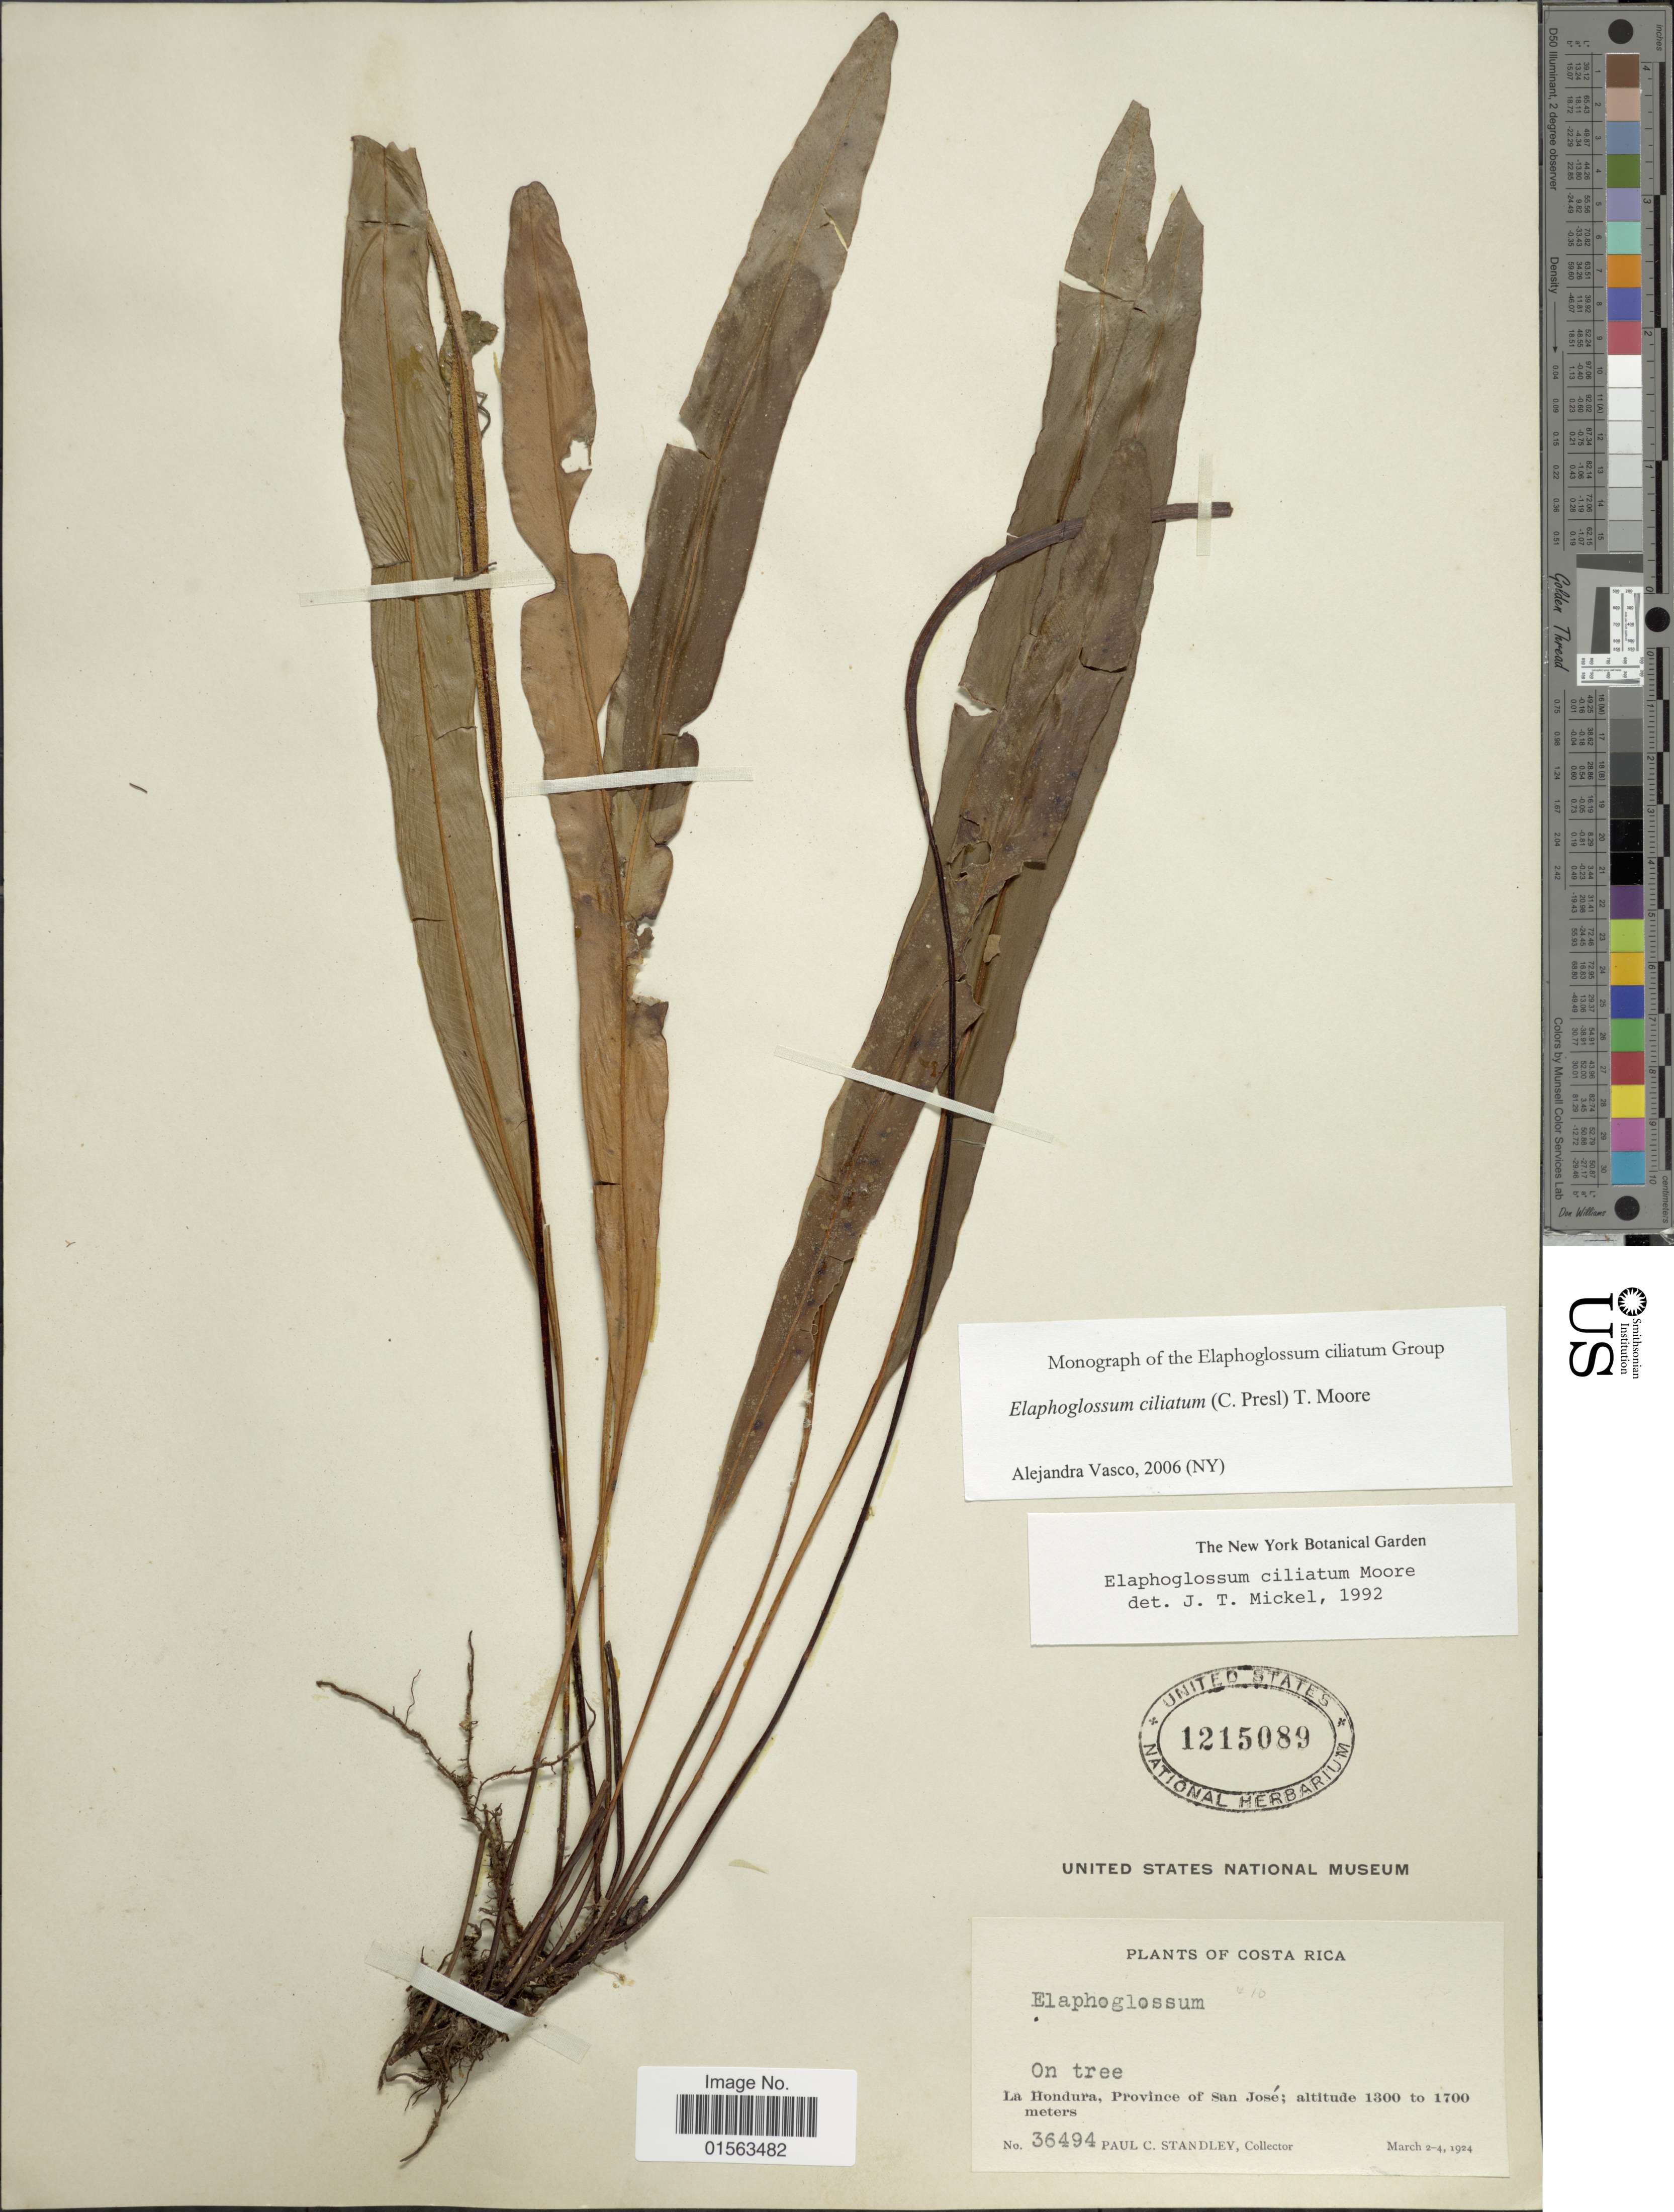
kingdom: Plantae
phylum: Tracheophyta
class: Polypodiopsida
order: Polypodiales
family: Dryopteridaceae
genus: Elaphoglossum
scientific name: Elaphoglossum ciliatum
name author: (C. Presl) T. Moore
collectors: P. C. Standley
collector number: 36494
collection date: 1924-03-02/1924-03-04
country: Costa Rica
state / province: San José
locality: La Hondura, Province of San Jose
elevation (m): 1300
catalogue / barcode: US 1215089